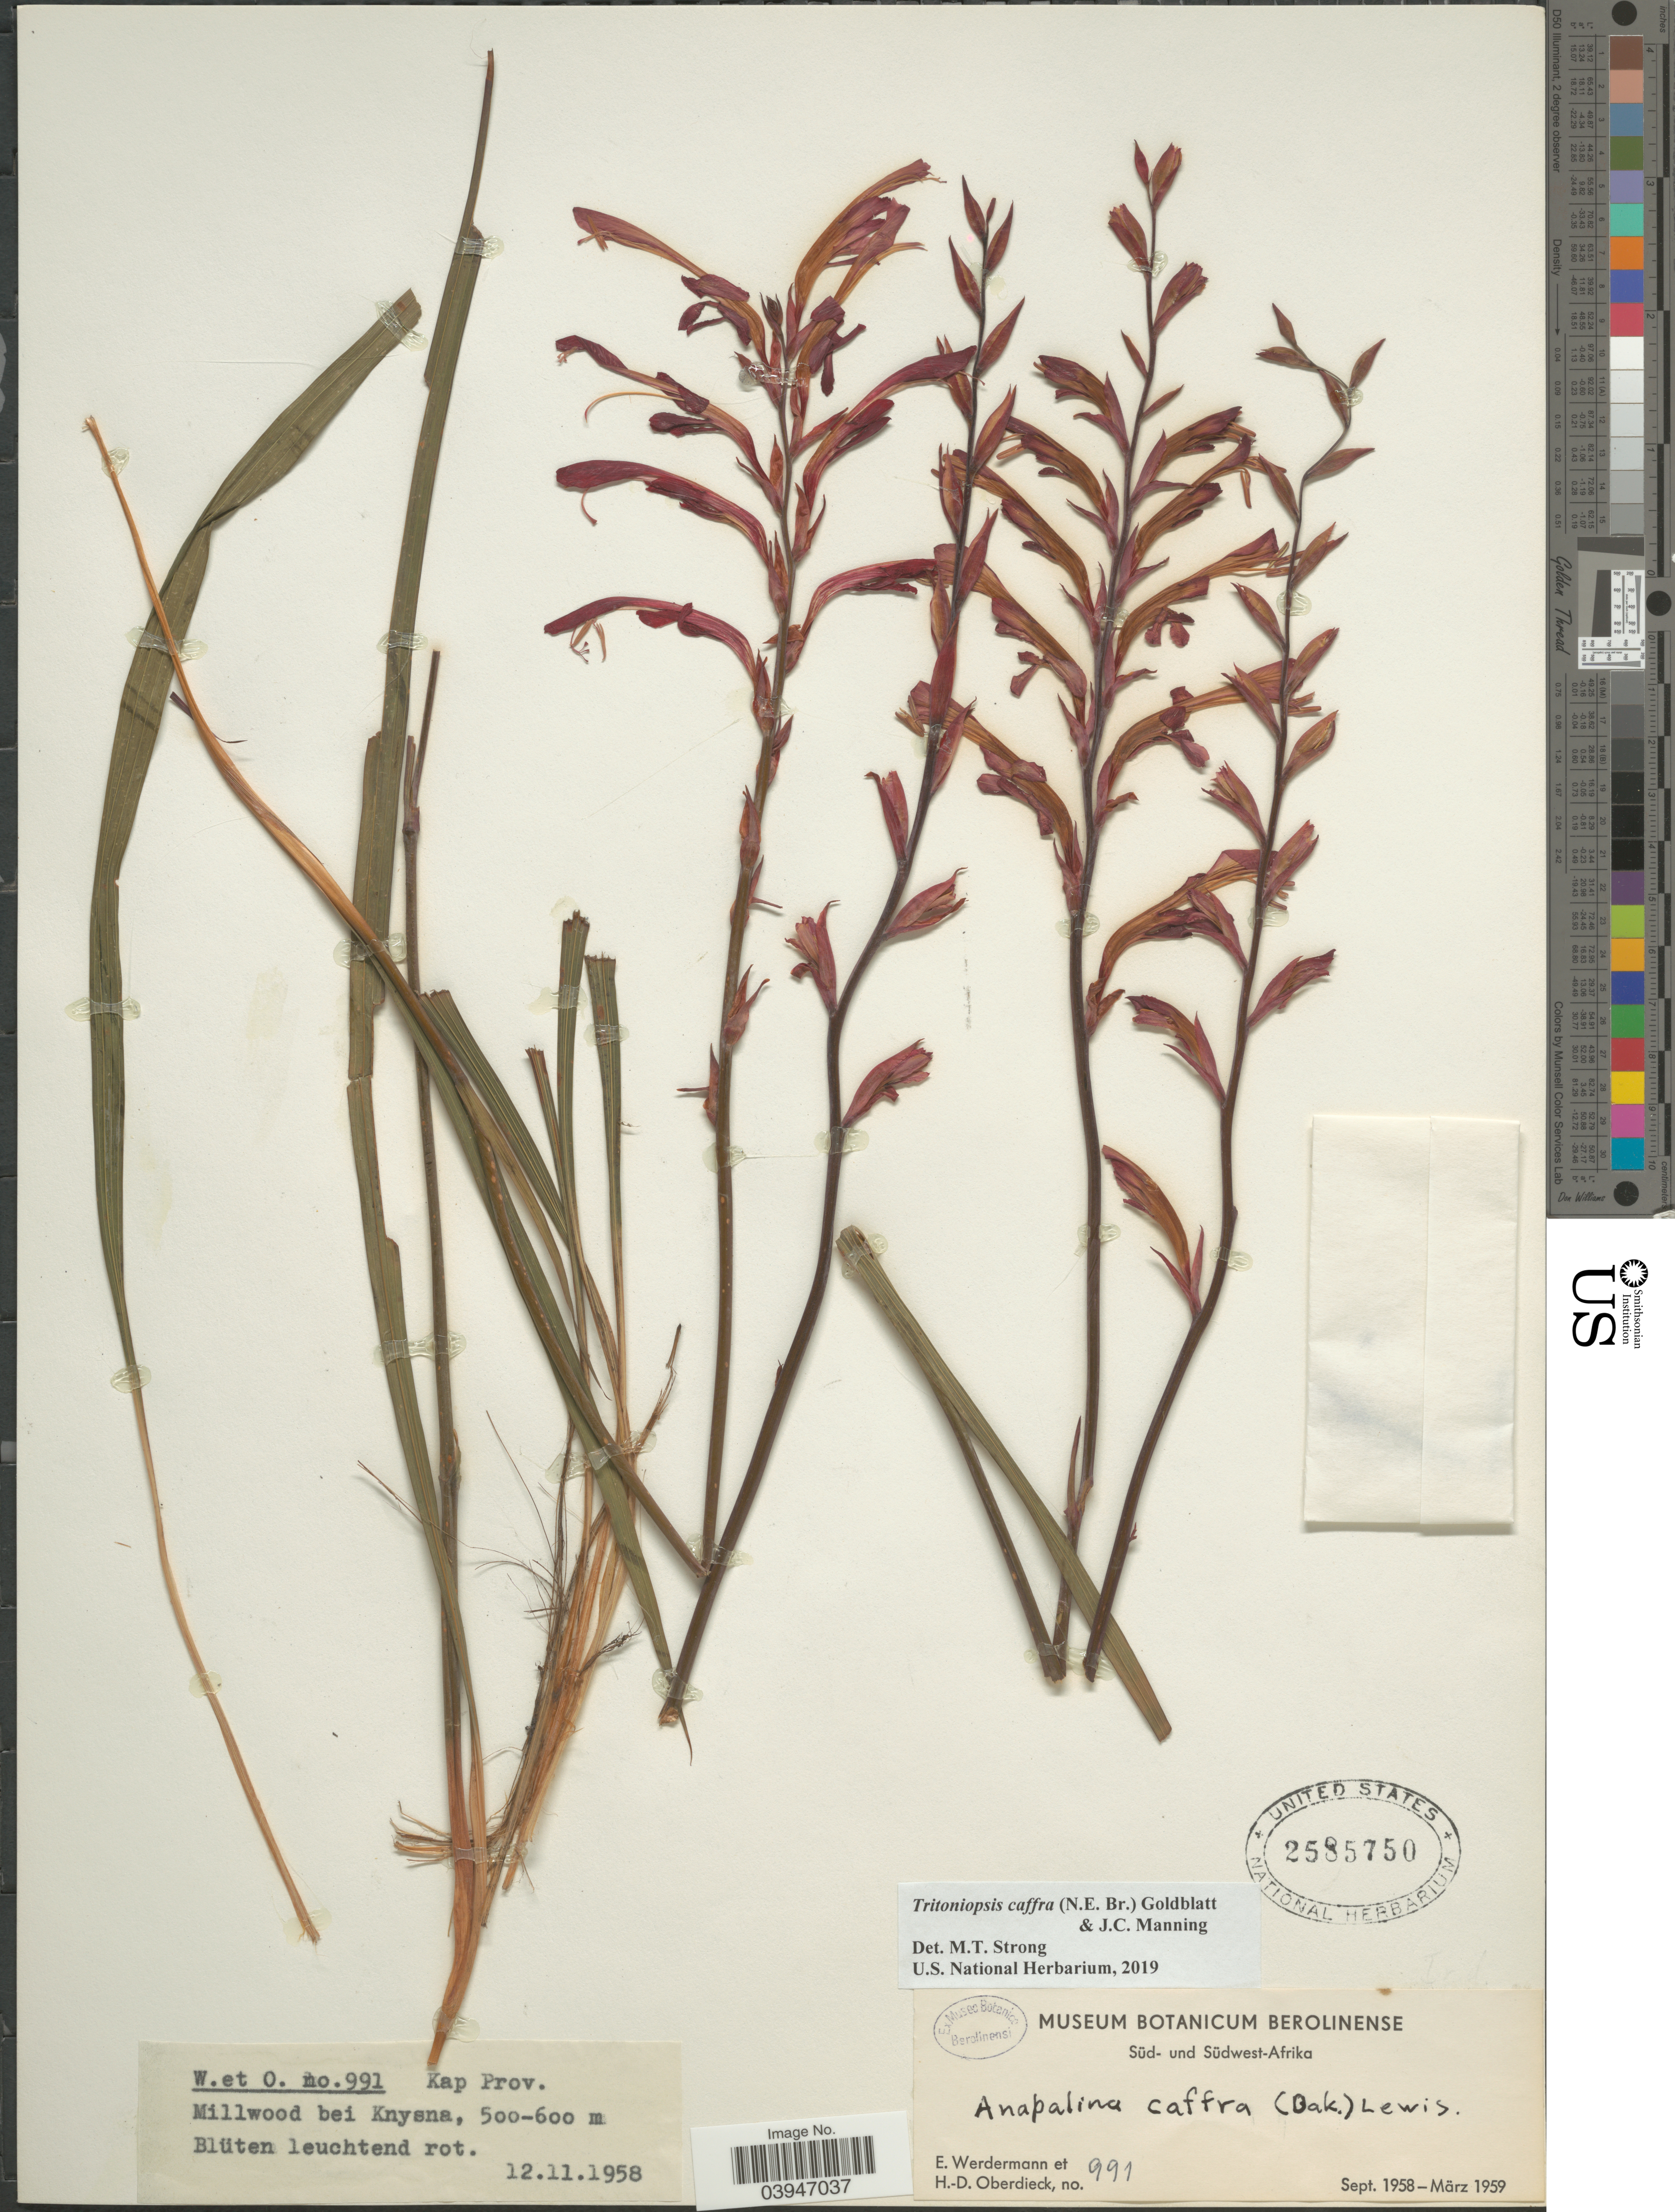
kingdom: Plantae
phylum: Tracheophyta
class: Liliopsida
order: Asparagales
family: Iridaceae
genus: Tritoniopsis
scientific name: Tritoniopsis caffra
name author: (Baker) Goldblatt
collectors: E. Werdermann & H. Oberdieck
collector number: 991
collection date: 1958-11-12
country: South Africa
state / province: Western Cape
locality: Kap Prov. Millwood bei Knysna.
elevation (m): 500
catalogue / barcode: US 2585750